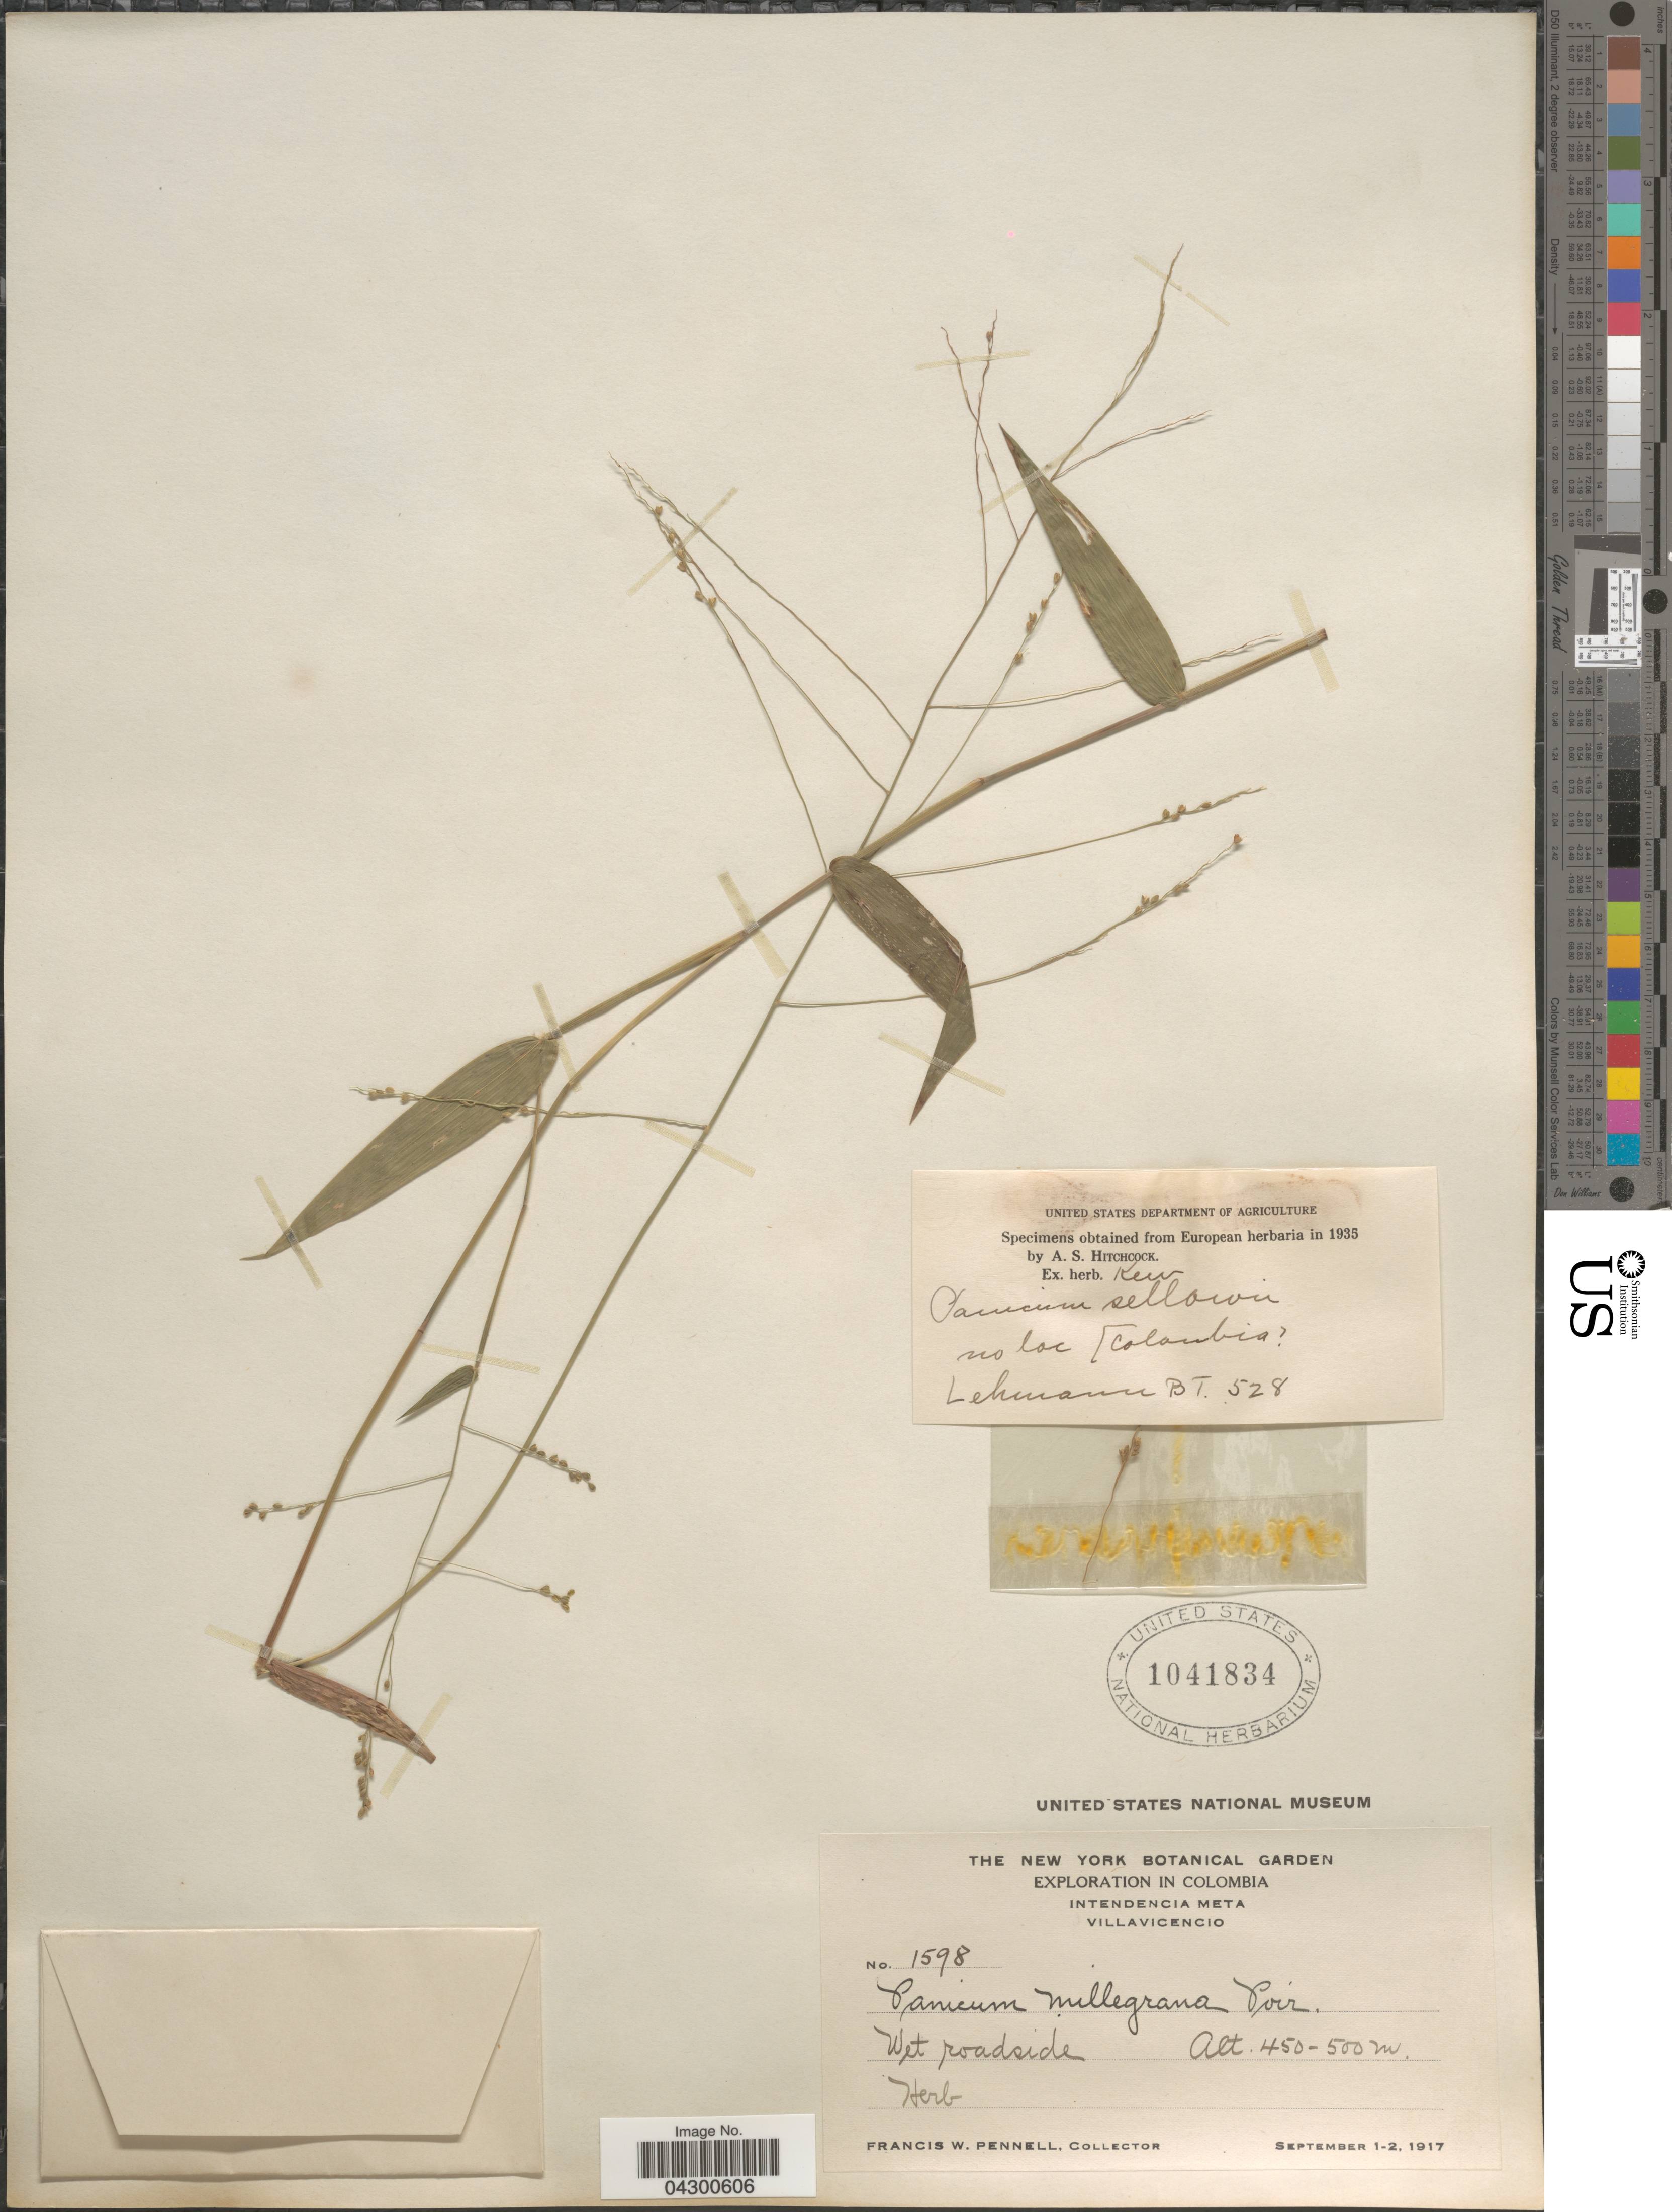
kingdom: Plantae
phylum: Tracheophyta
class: Liliopsida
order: Poales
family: Poaceae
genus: Panicum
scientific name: Panicum sellowii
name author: Nees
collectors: F. W. Pennell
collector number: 1598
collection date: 1917-09-01/1917-09-02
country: Colombia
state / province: Meta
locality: Exploration in Colombia. Intendencia Meta. Villavicencio. Wet roadside.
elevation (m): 450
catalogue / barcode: US 1041834